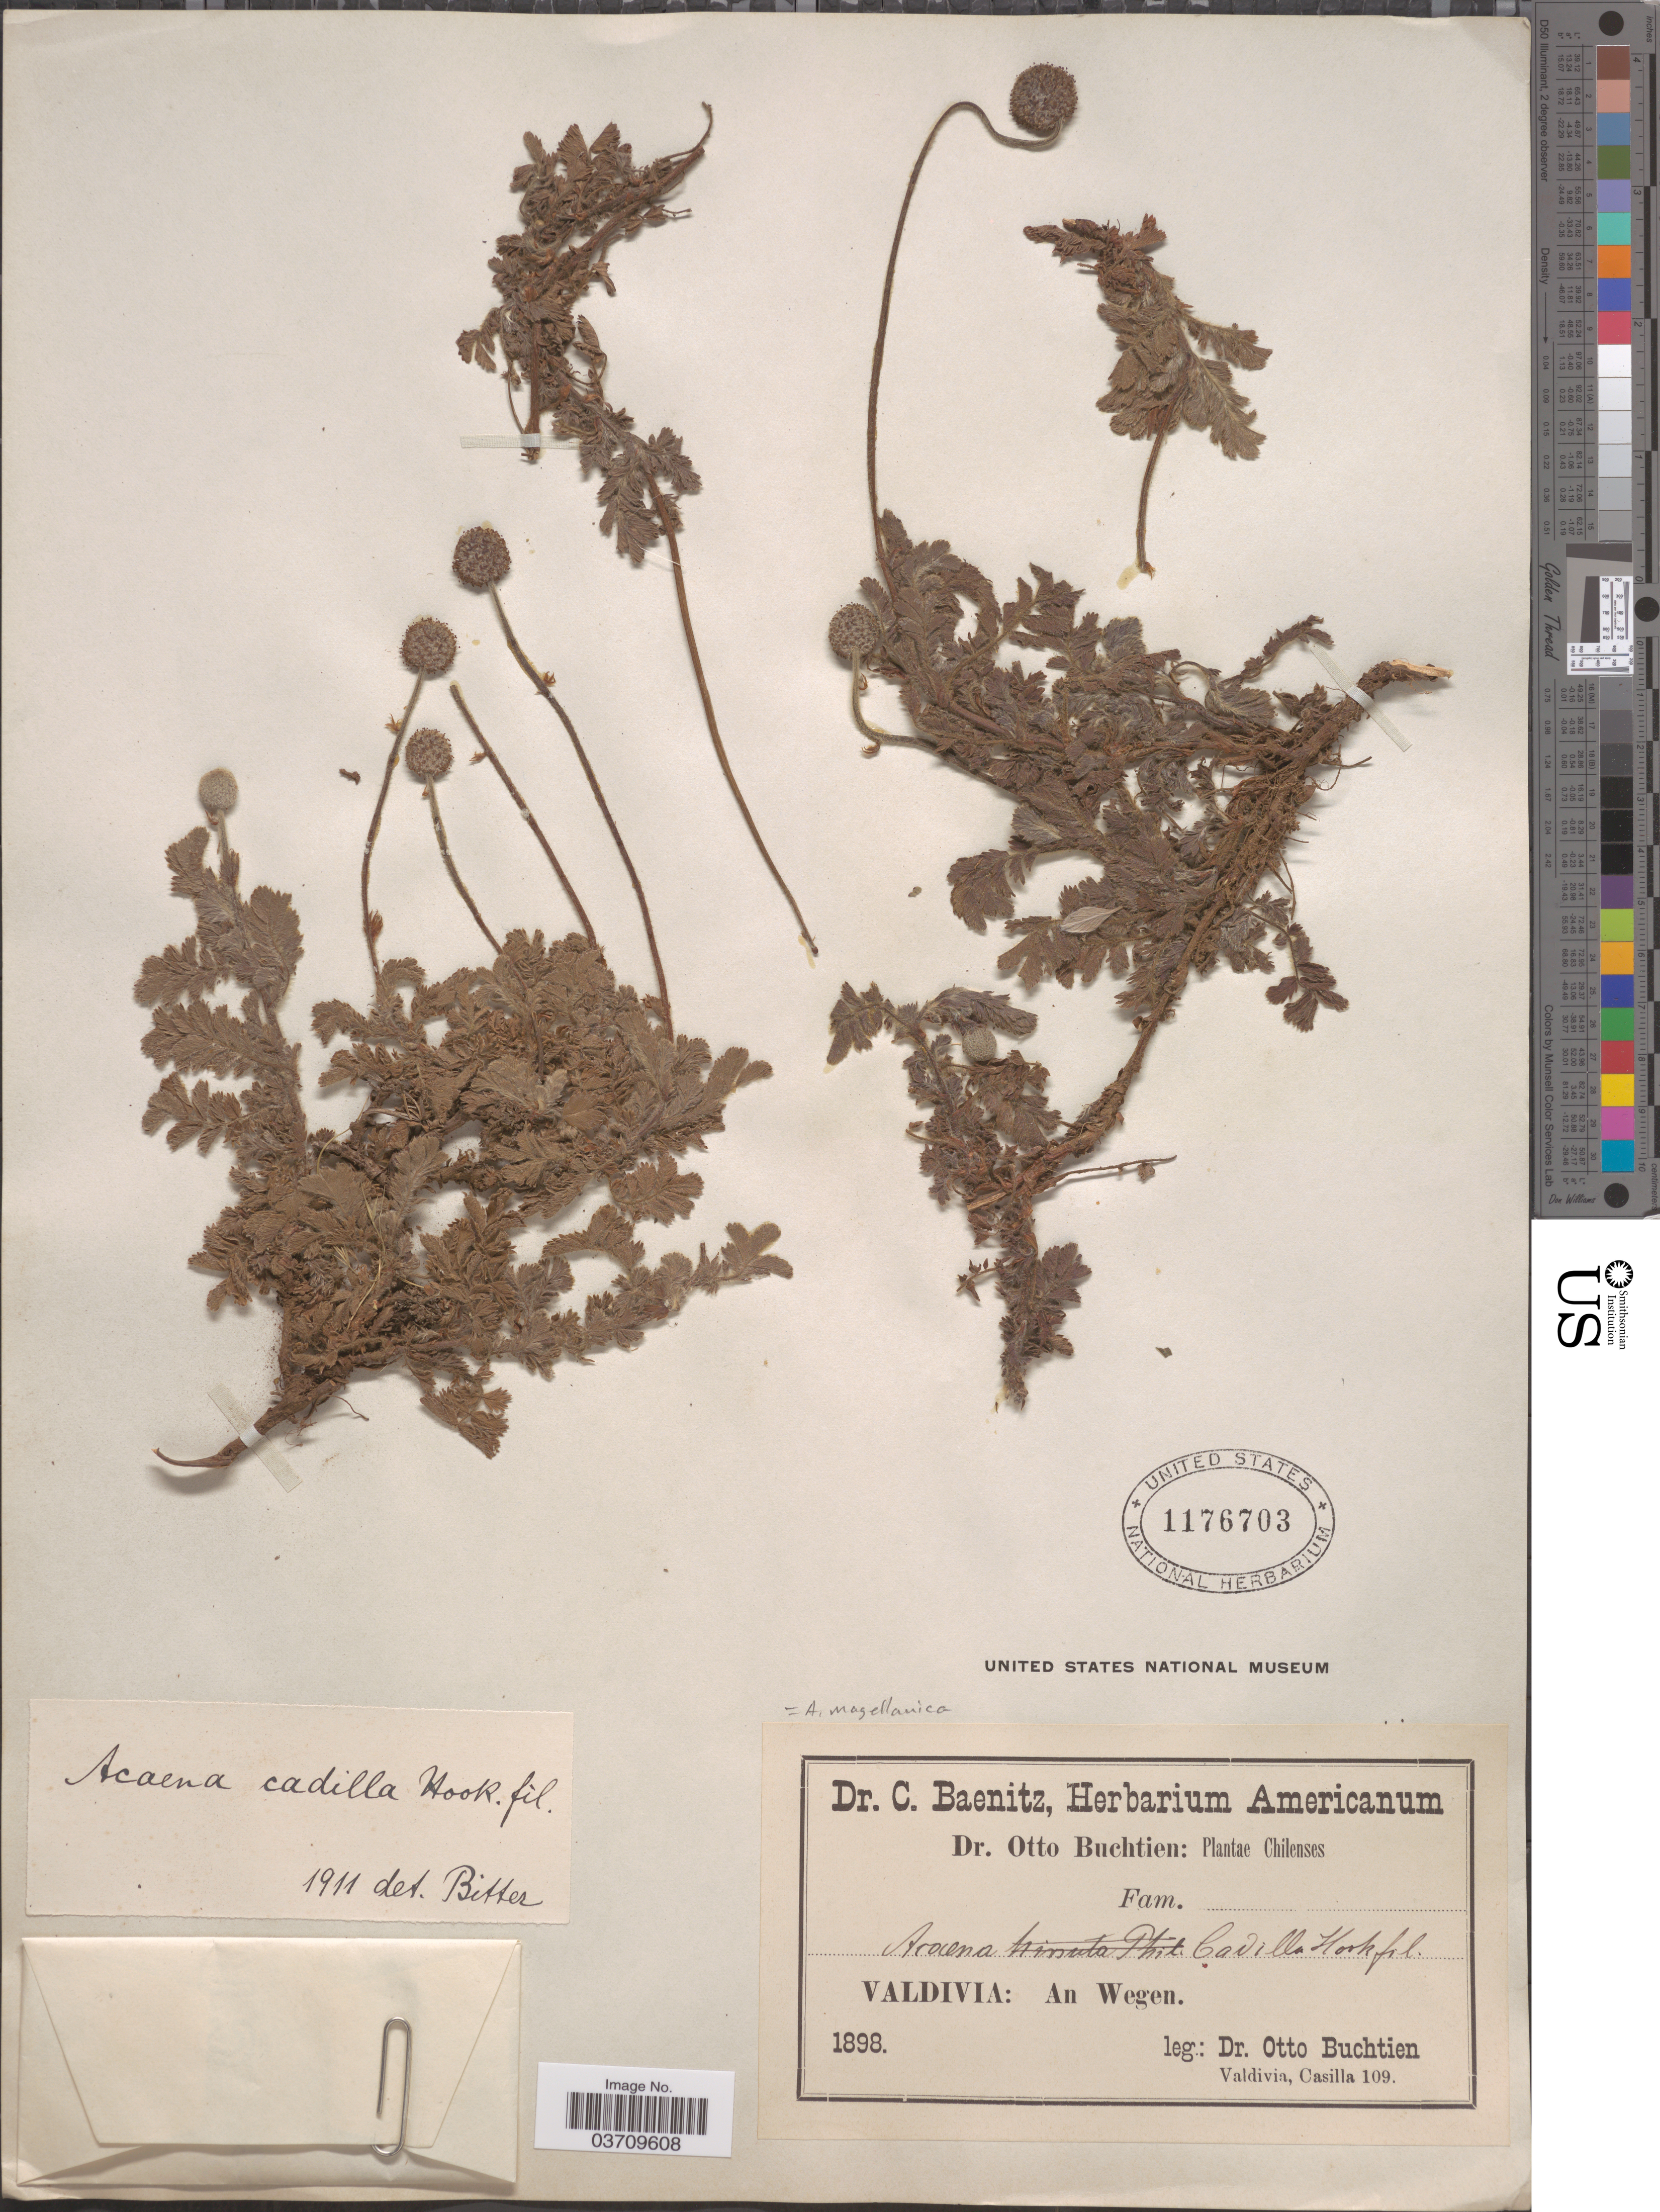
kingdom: Plantae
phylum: Tracheophyta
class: Magnoliopsida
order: Rosales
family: Rosaceae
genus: Acaena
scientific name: Acaena magellanica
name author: Vahl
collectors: O. Buchtien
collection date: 1898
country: Chile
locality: Valdivia: An Wegen.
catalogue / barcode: US 1176703